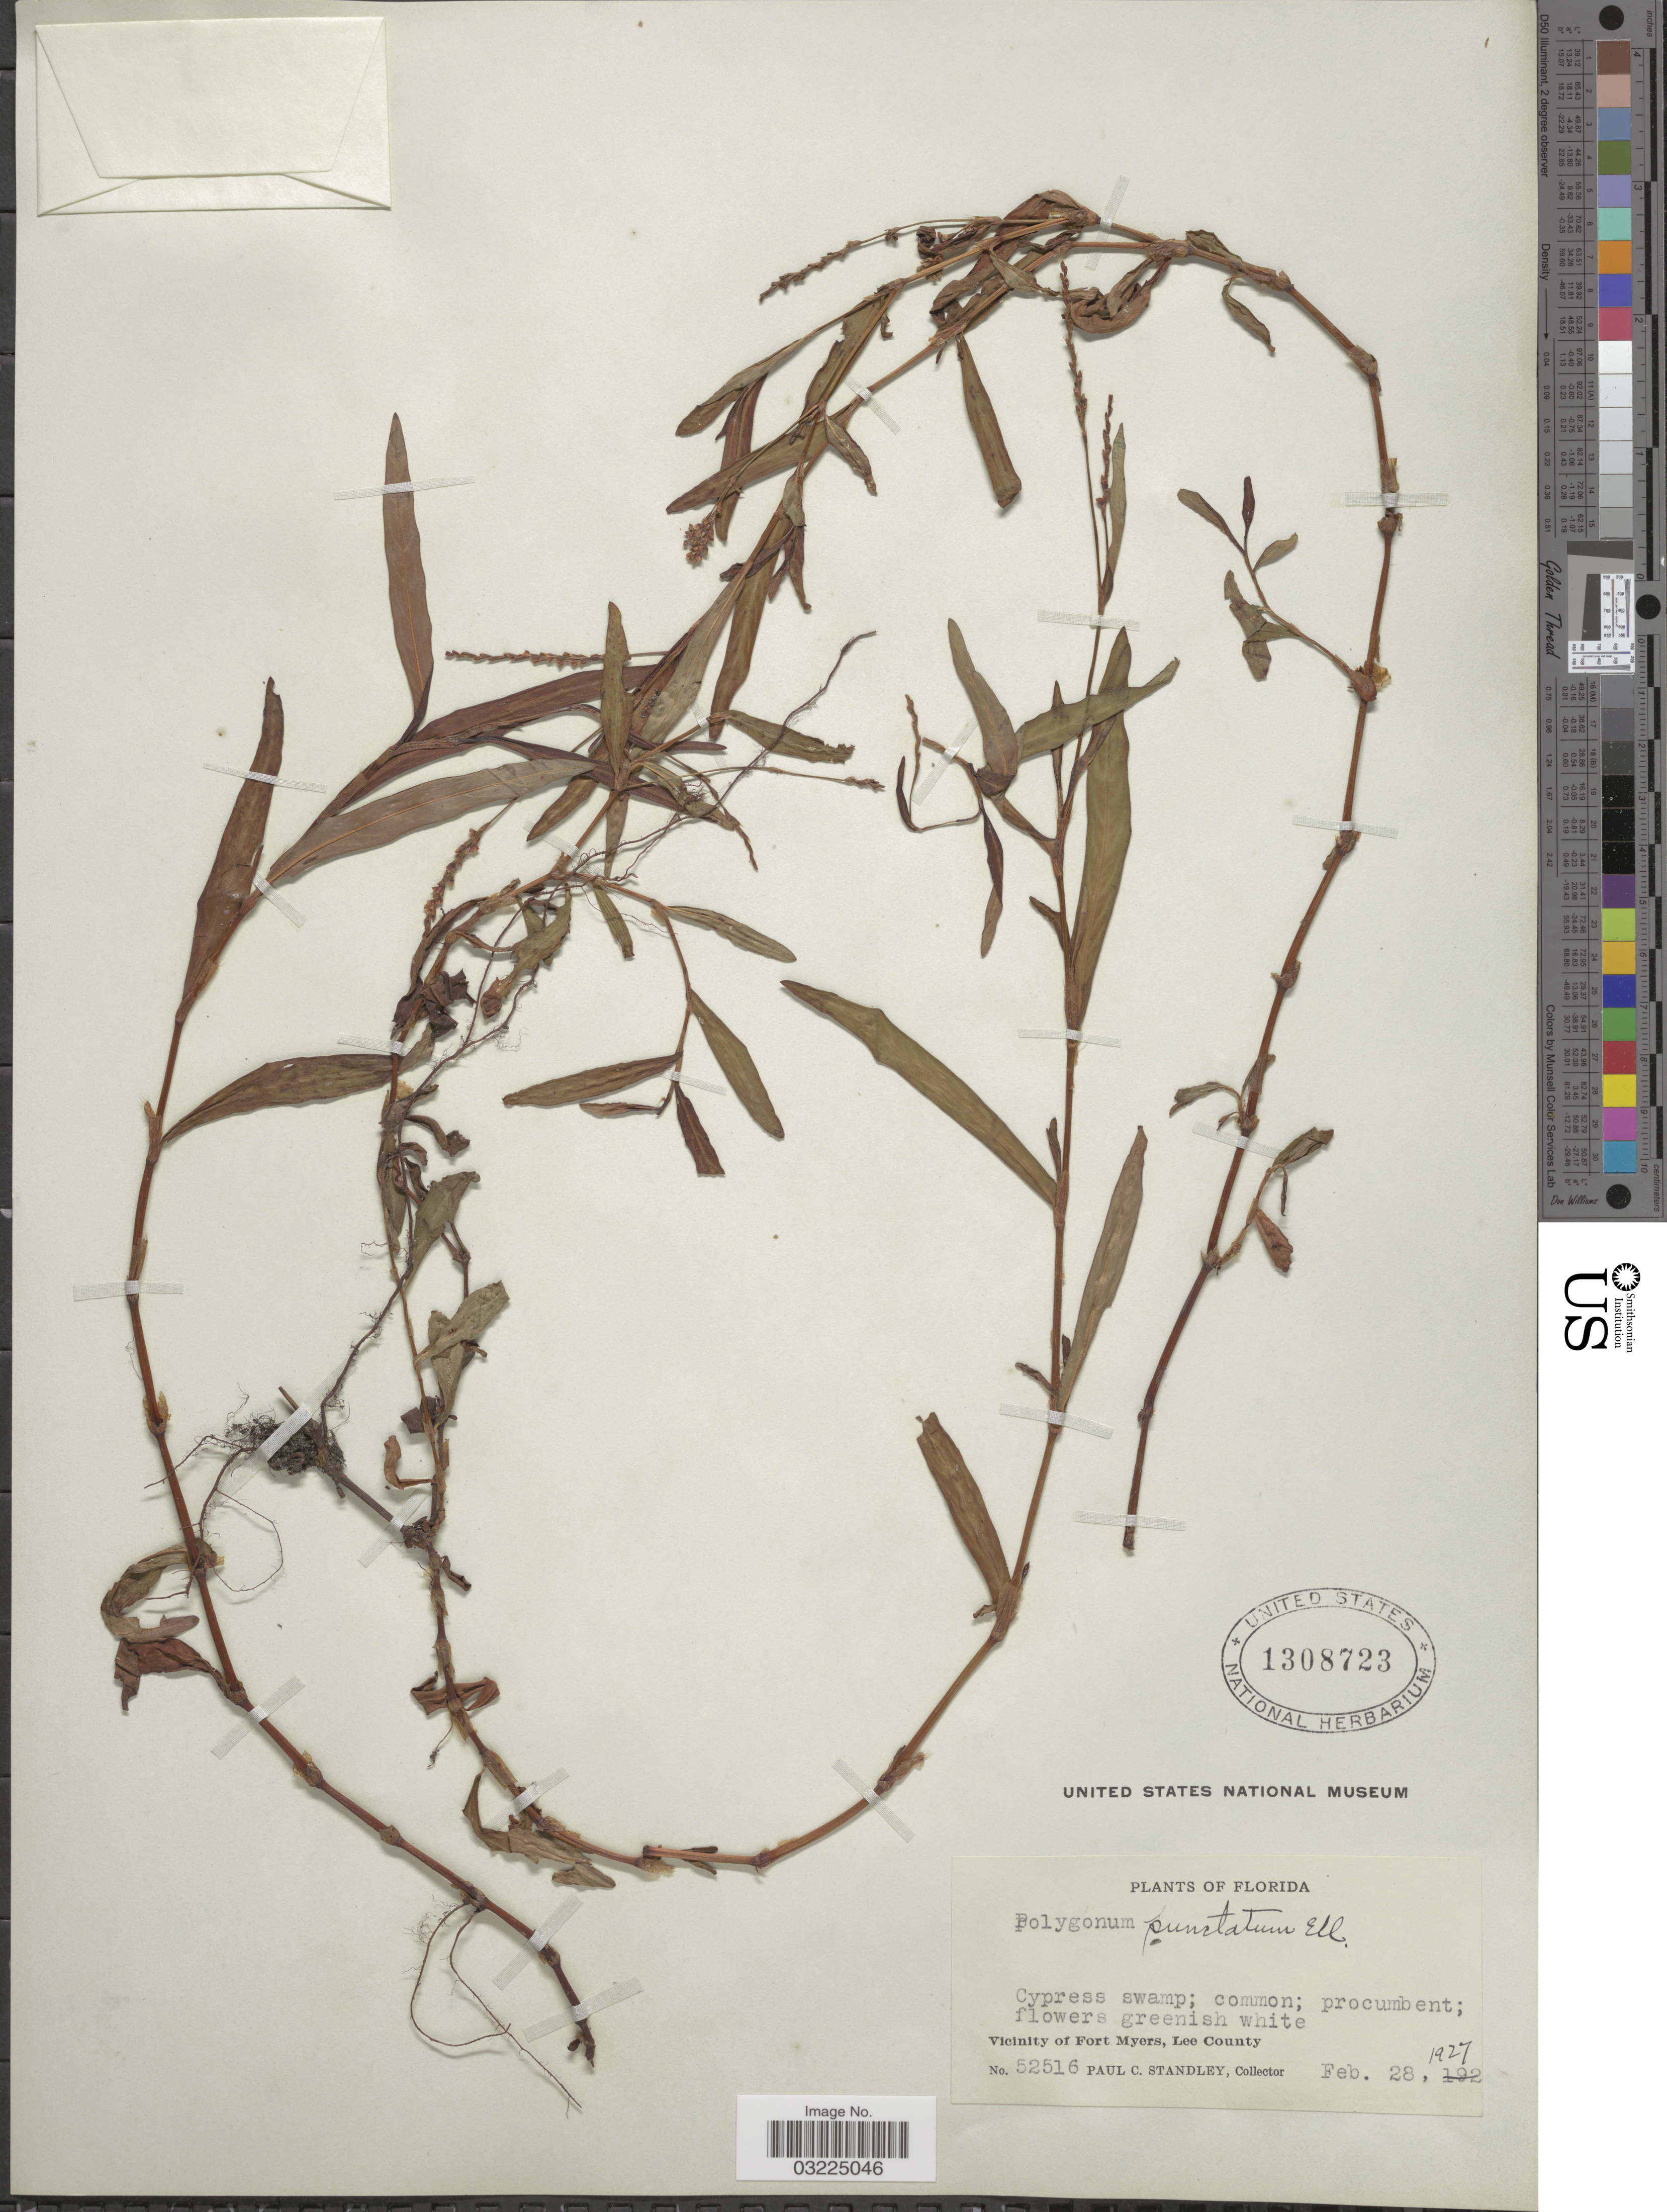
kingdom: Plantae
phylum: Tracheophyta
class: Magnoliopsida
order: Caryophyllales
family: Polygonaceae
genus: Persicaria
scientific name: Persicaria hydropiperoides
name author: (Michx.) Small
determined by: Atha, D. E.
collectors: P. C. Standley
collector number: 52516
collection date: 1927-02-28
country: United States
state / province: Florida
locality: Vicinity of Fort Myers, Lee County.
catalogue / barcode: US 1308723